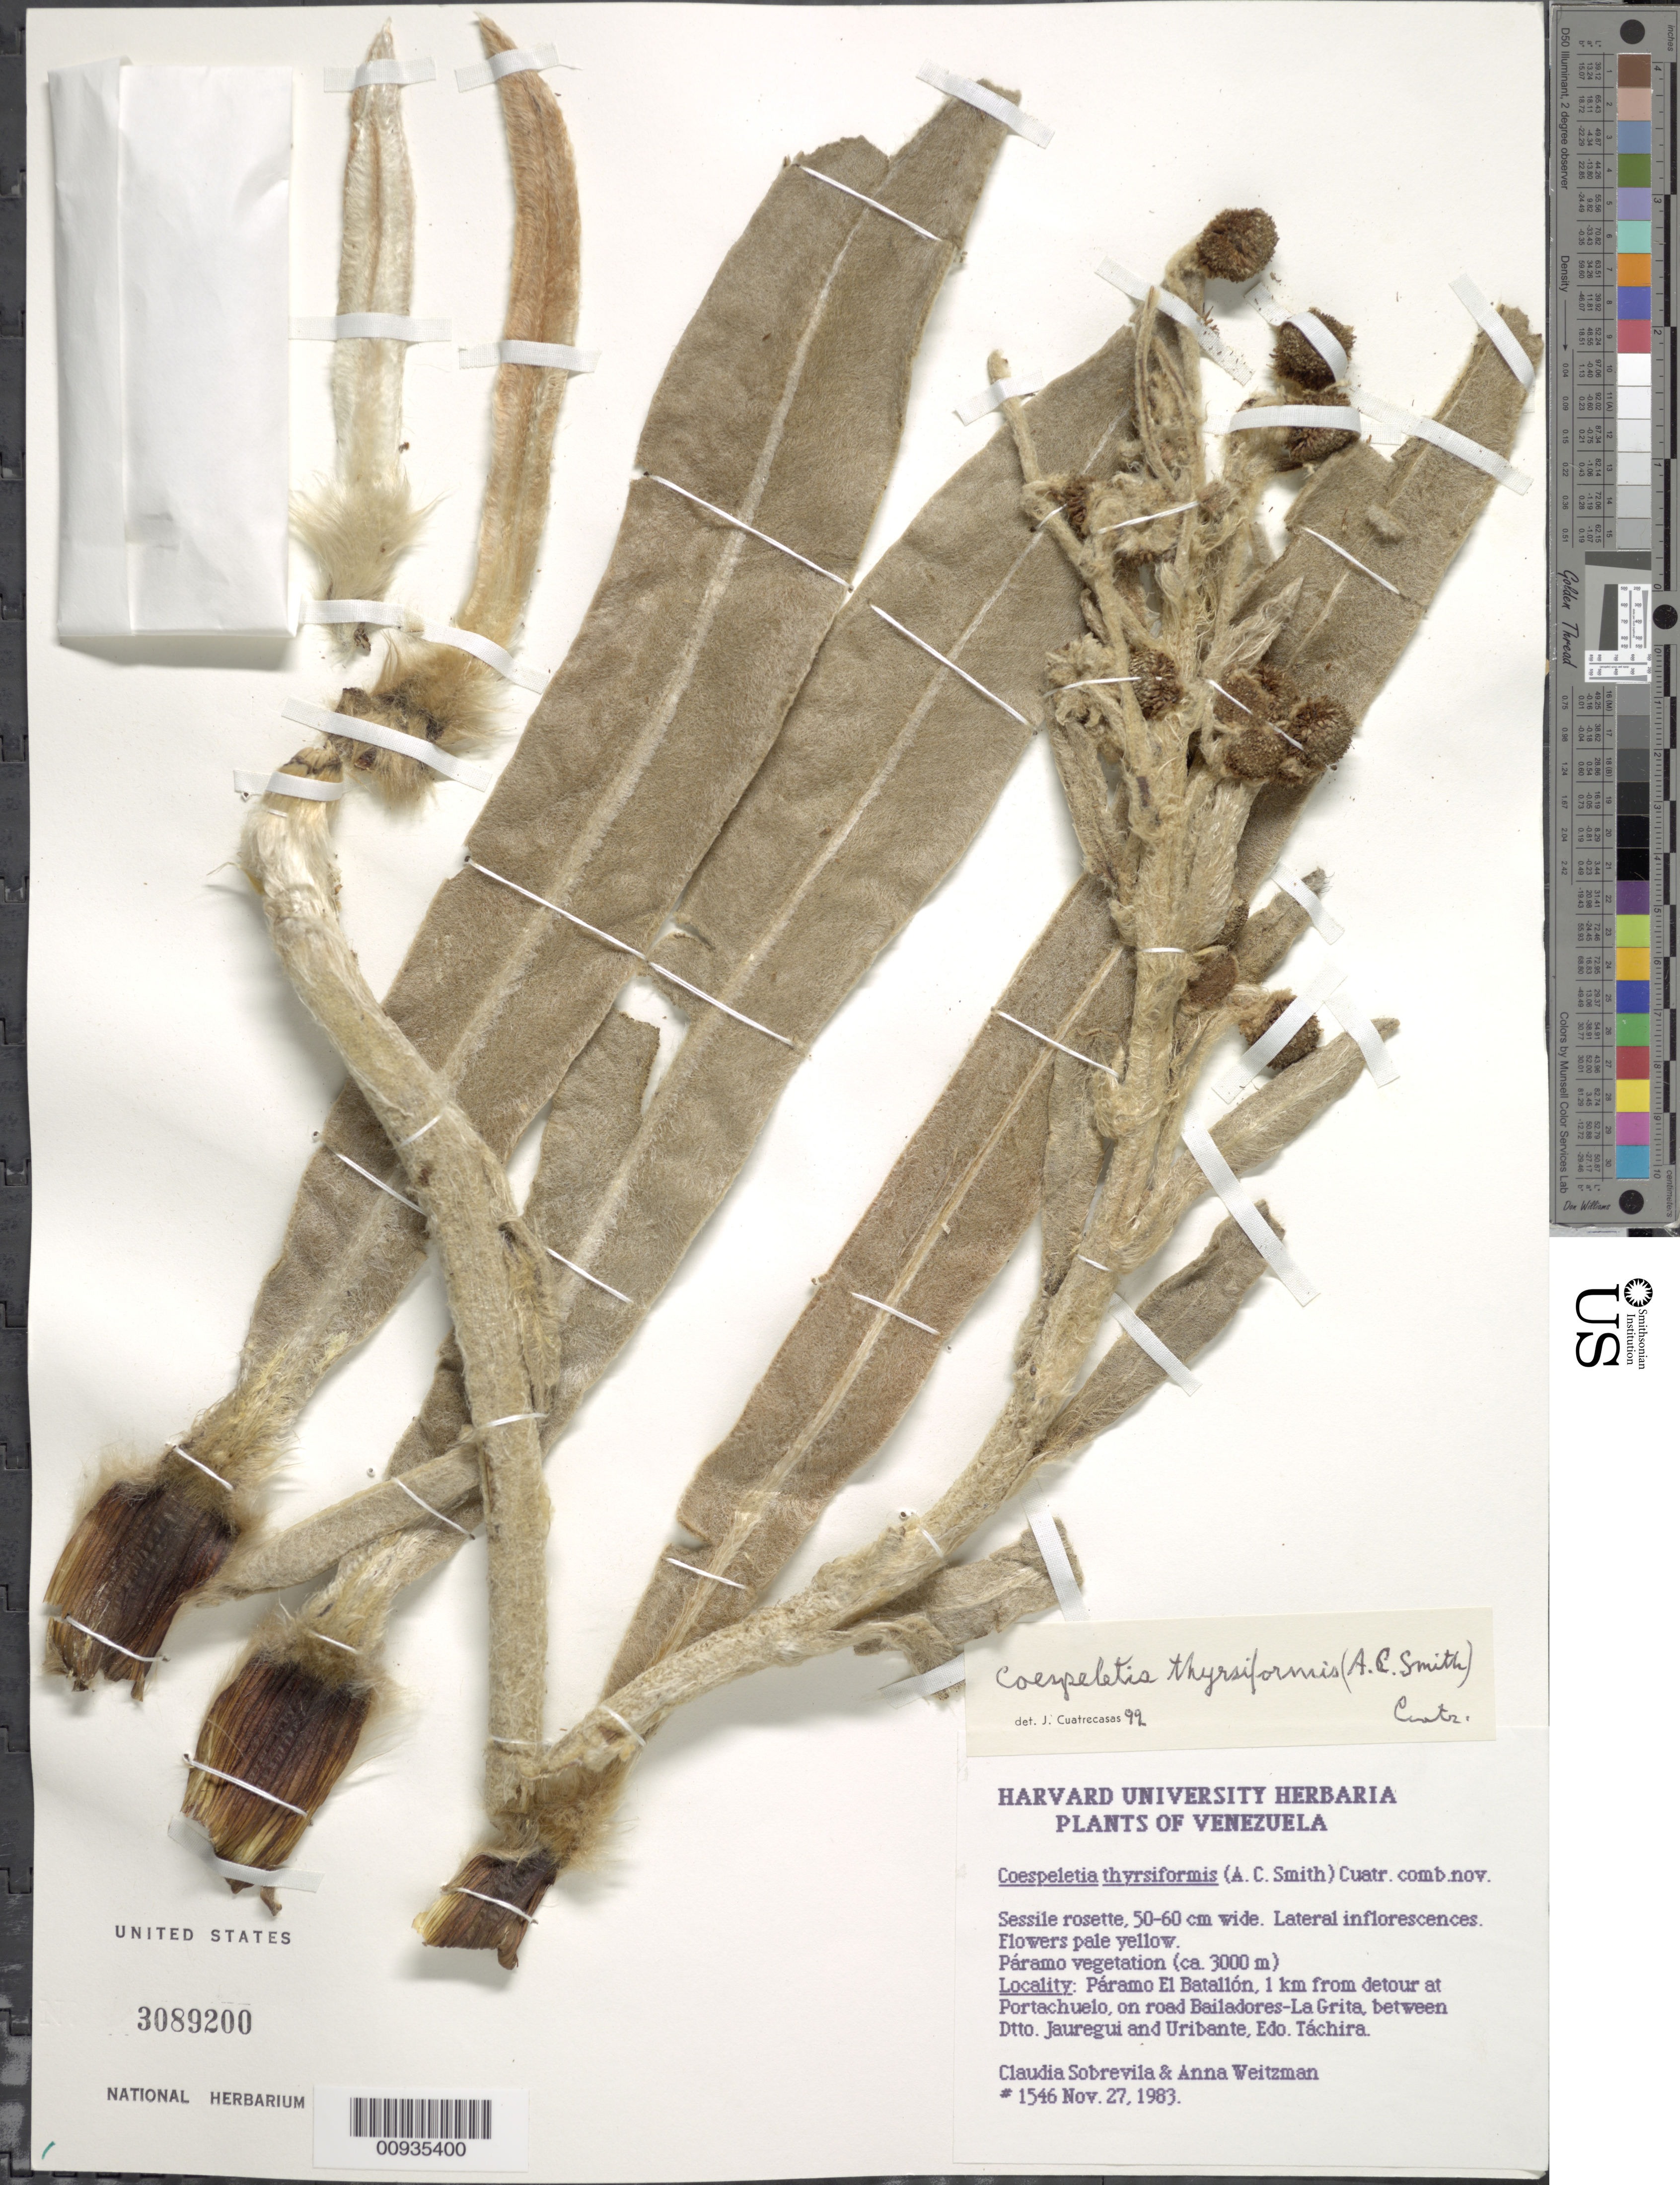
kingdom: Plantae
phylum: Tracheophyta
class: Magnoliopsida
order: Asterales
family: Asteraceae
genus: Coespeletia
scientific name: Coespeletia thyrsiformis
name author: (A.C. Sm.) Cuatrec.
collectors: C. Sobrevila & A. Weitzman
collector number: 1546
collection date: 1983-11-27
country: Venezuela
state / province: Táchira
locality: Páramo del Batallón. 1 km from detour at Portachuelo, on road Bailadores-La grita, between Dtto. Jauregui and Uribante.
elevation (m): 3000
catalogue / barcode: US 3089200